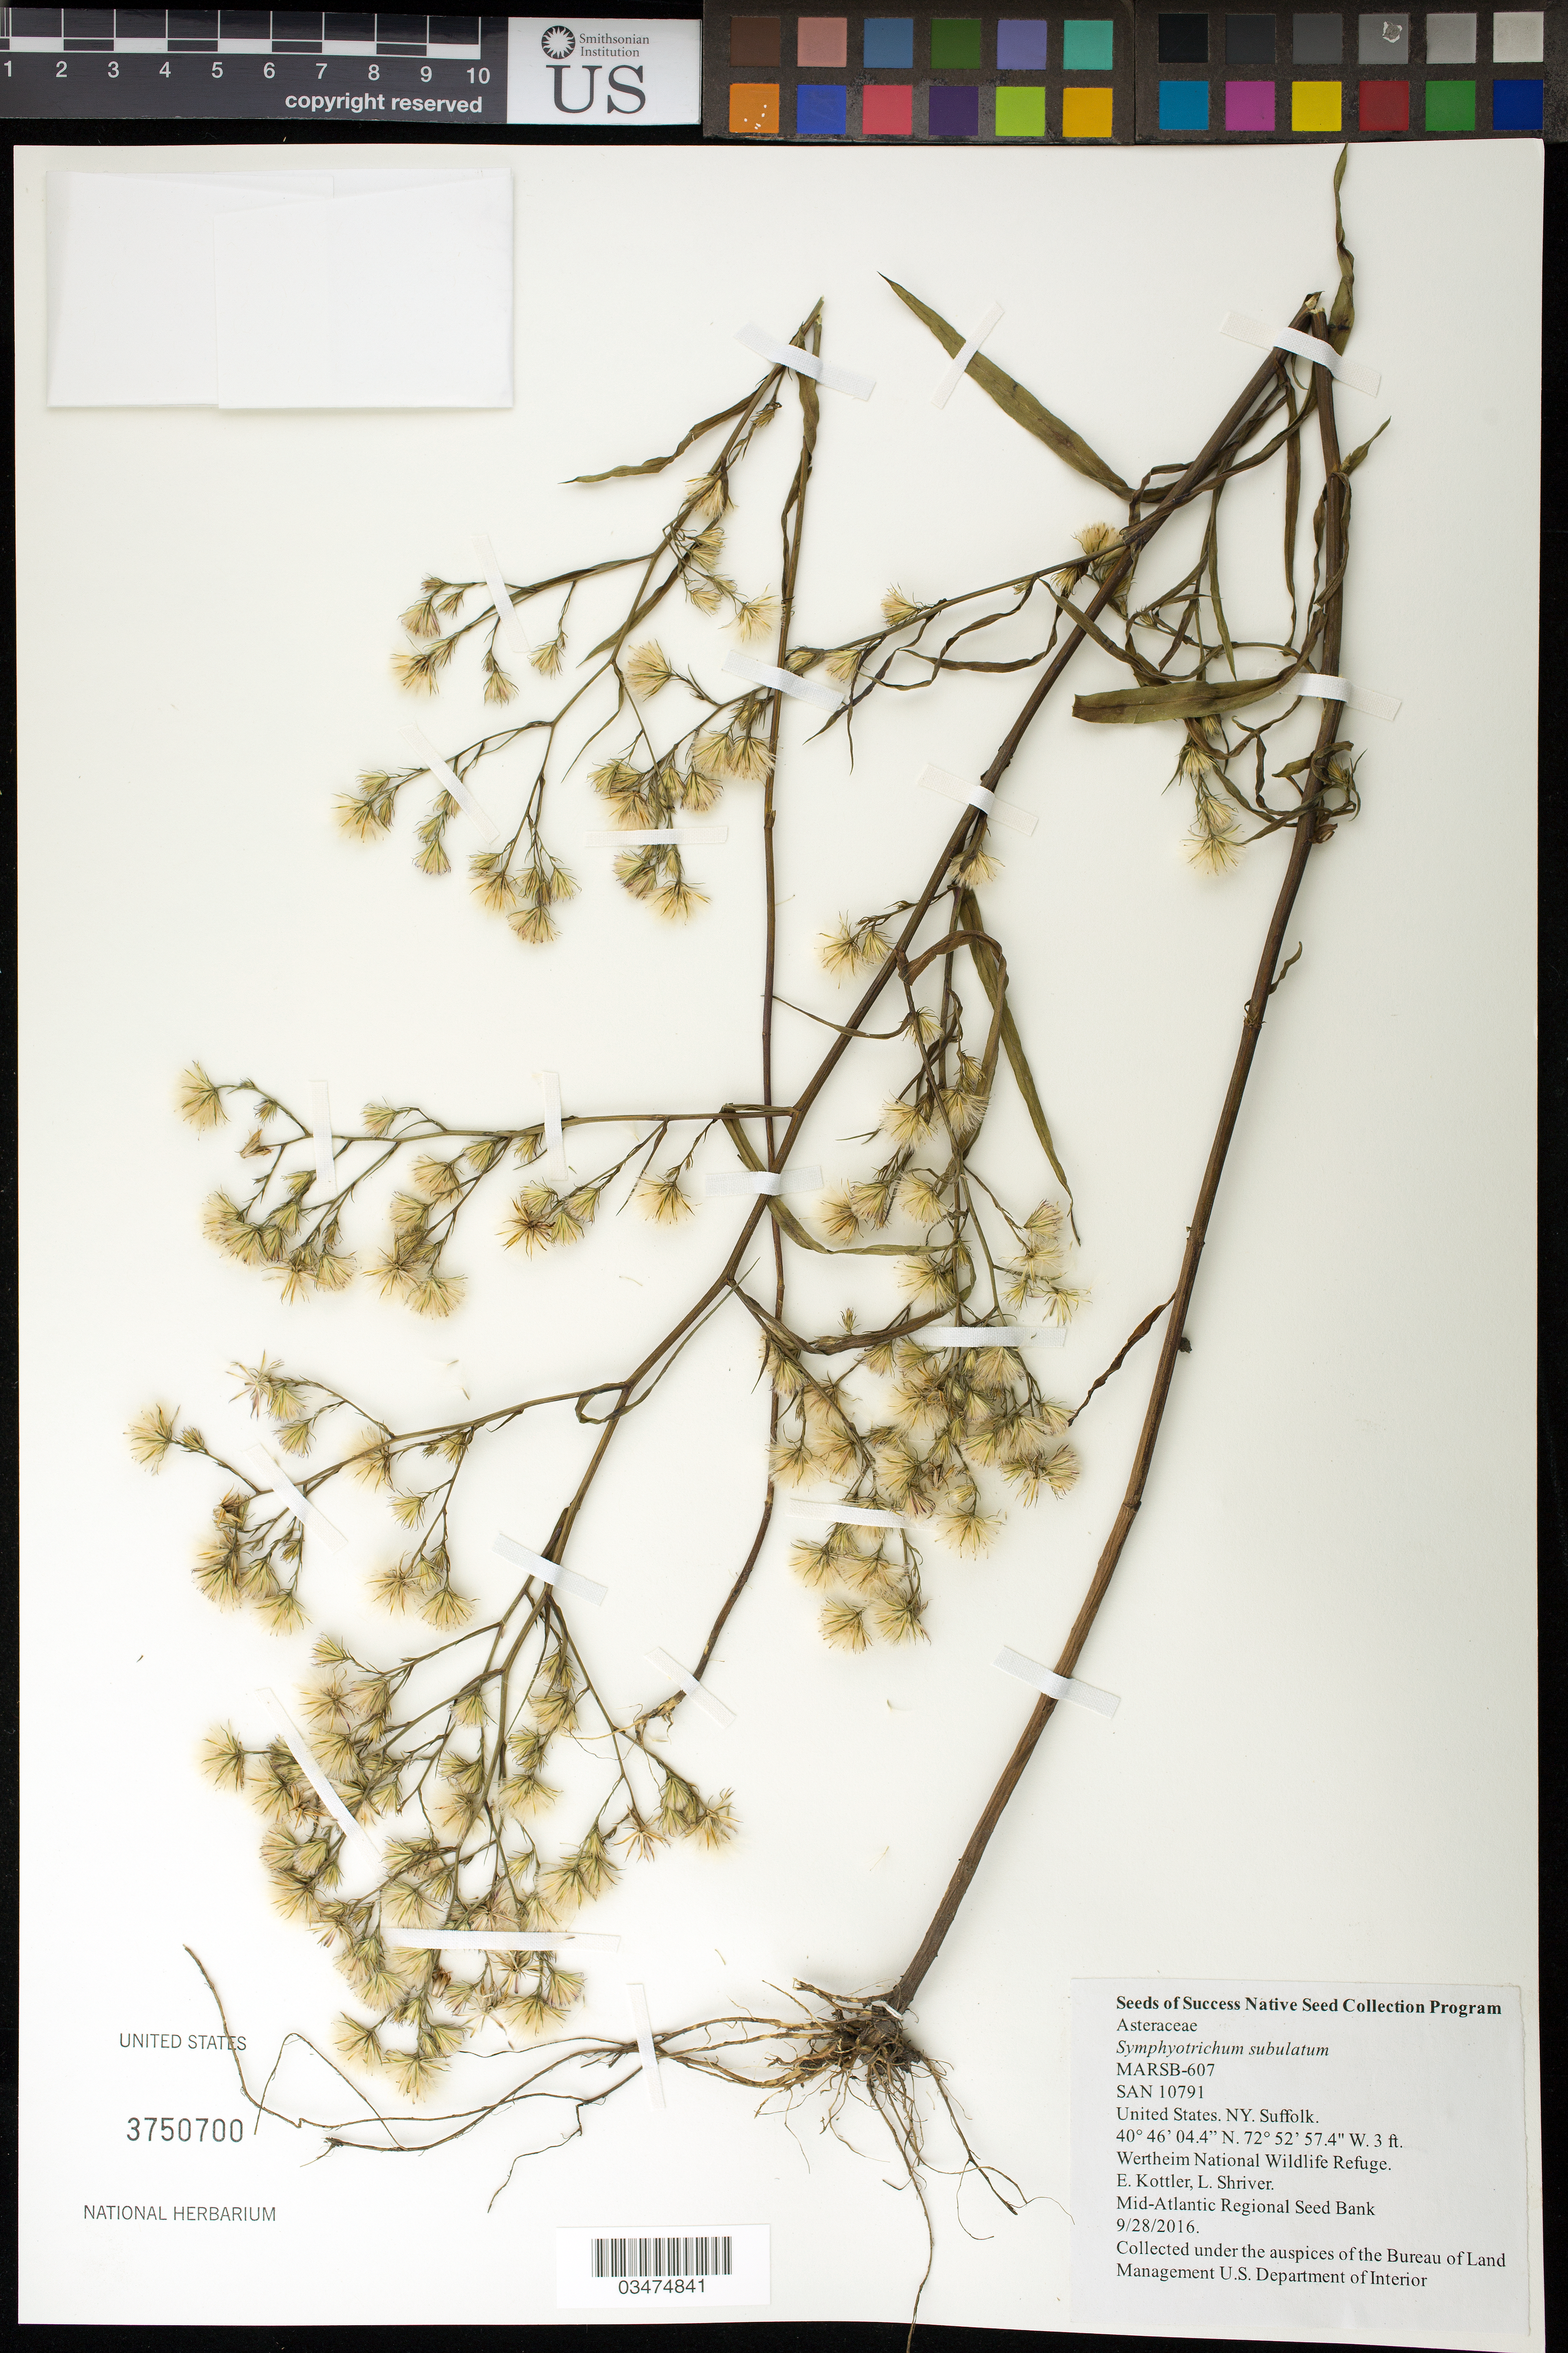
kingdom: Plantae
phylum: Tracheophyta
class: Magnoliopsida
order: Asterales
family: Asteraceae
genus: Symphyotrichum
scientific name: Symphyotrichum subulatum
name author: (Michx.) G.L. Nesom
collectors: E. Kottler & L. Shriver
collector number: MARSB-607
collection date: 2016-09-15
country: United States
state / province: New York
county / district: Suffolk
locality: Wertheim National Wildlife Refuge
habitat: Tidal high salt marsh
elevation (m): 1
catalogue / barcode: US 3750700